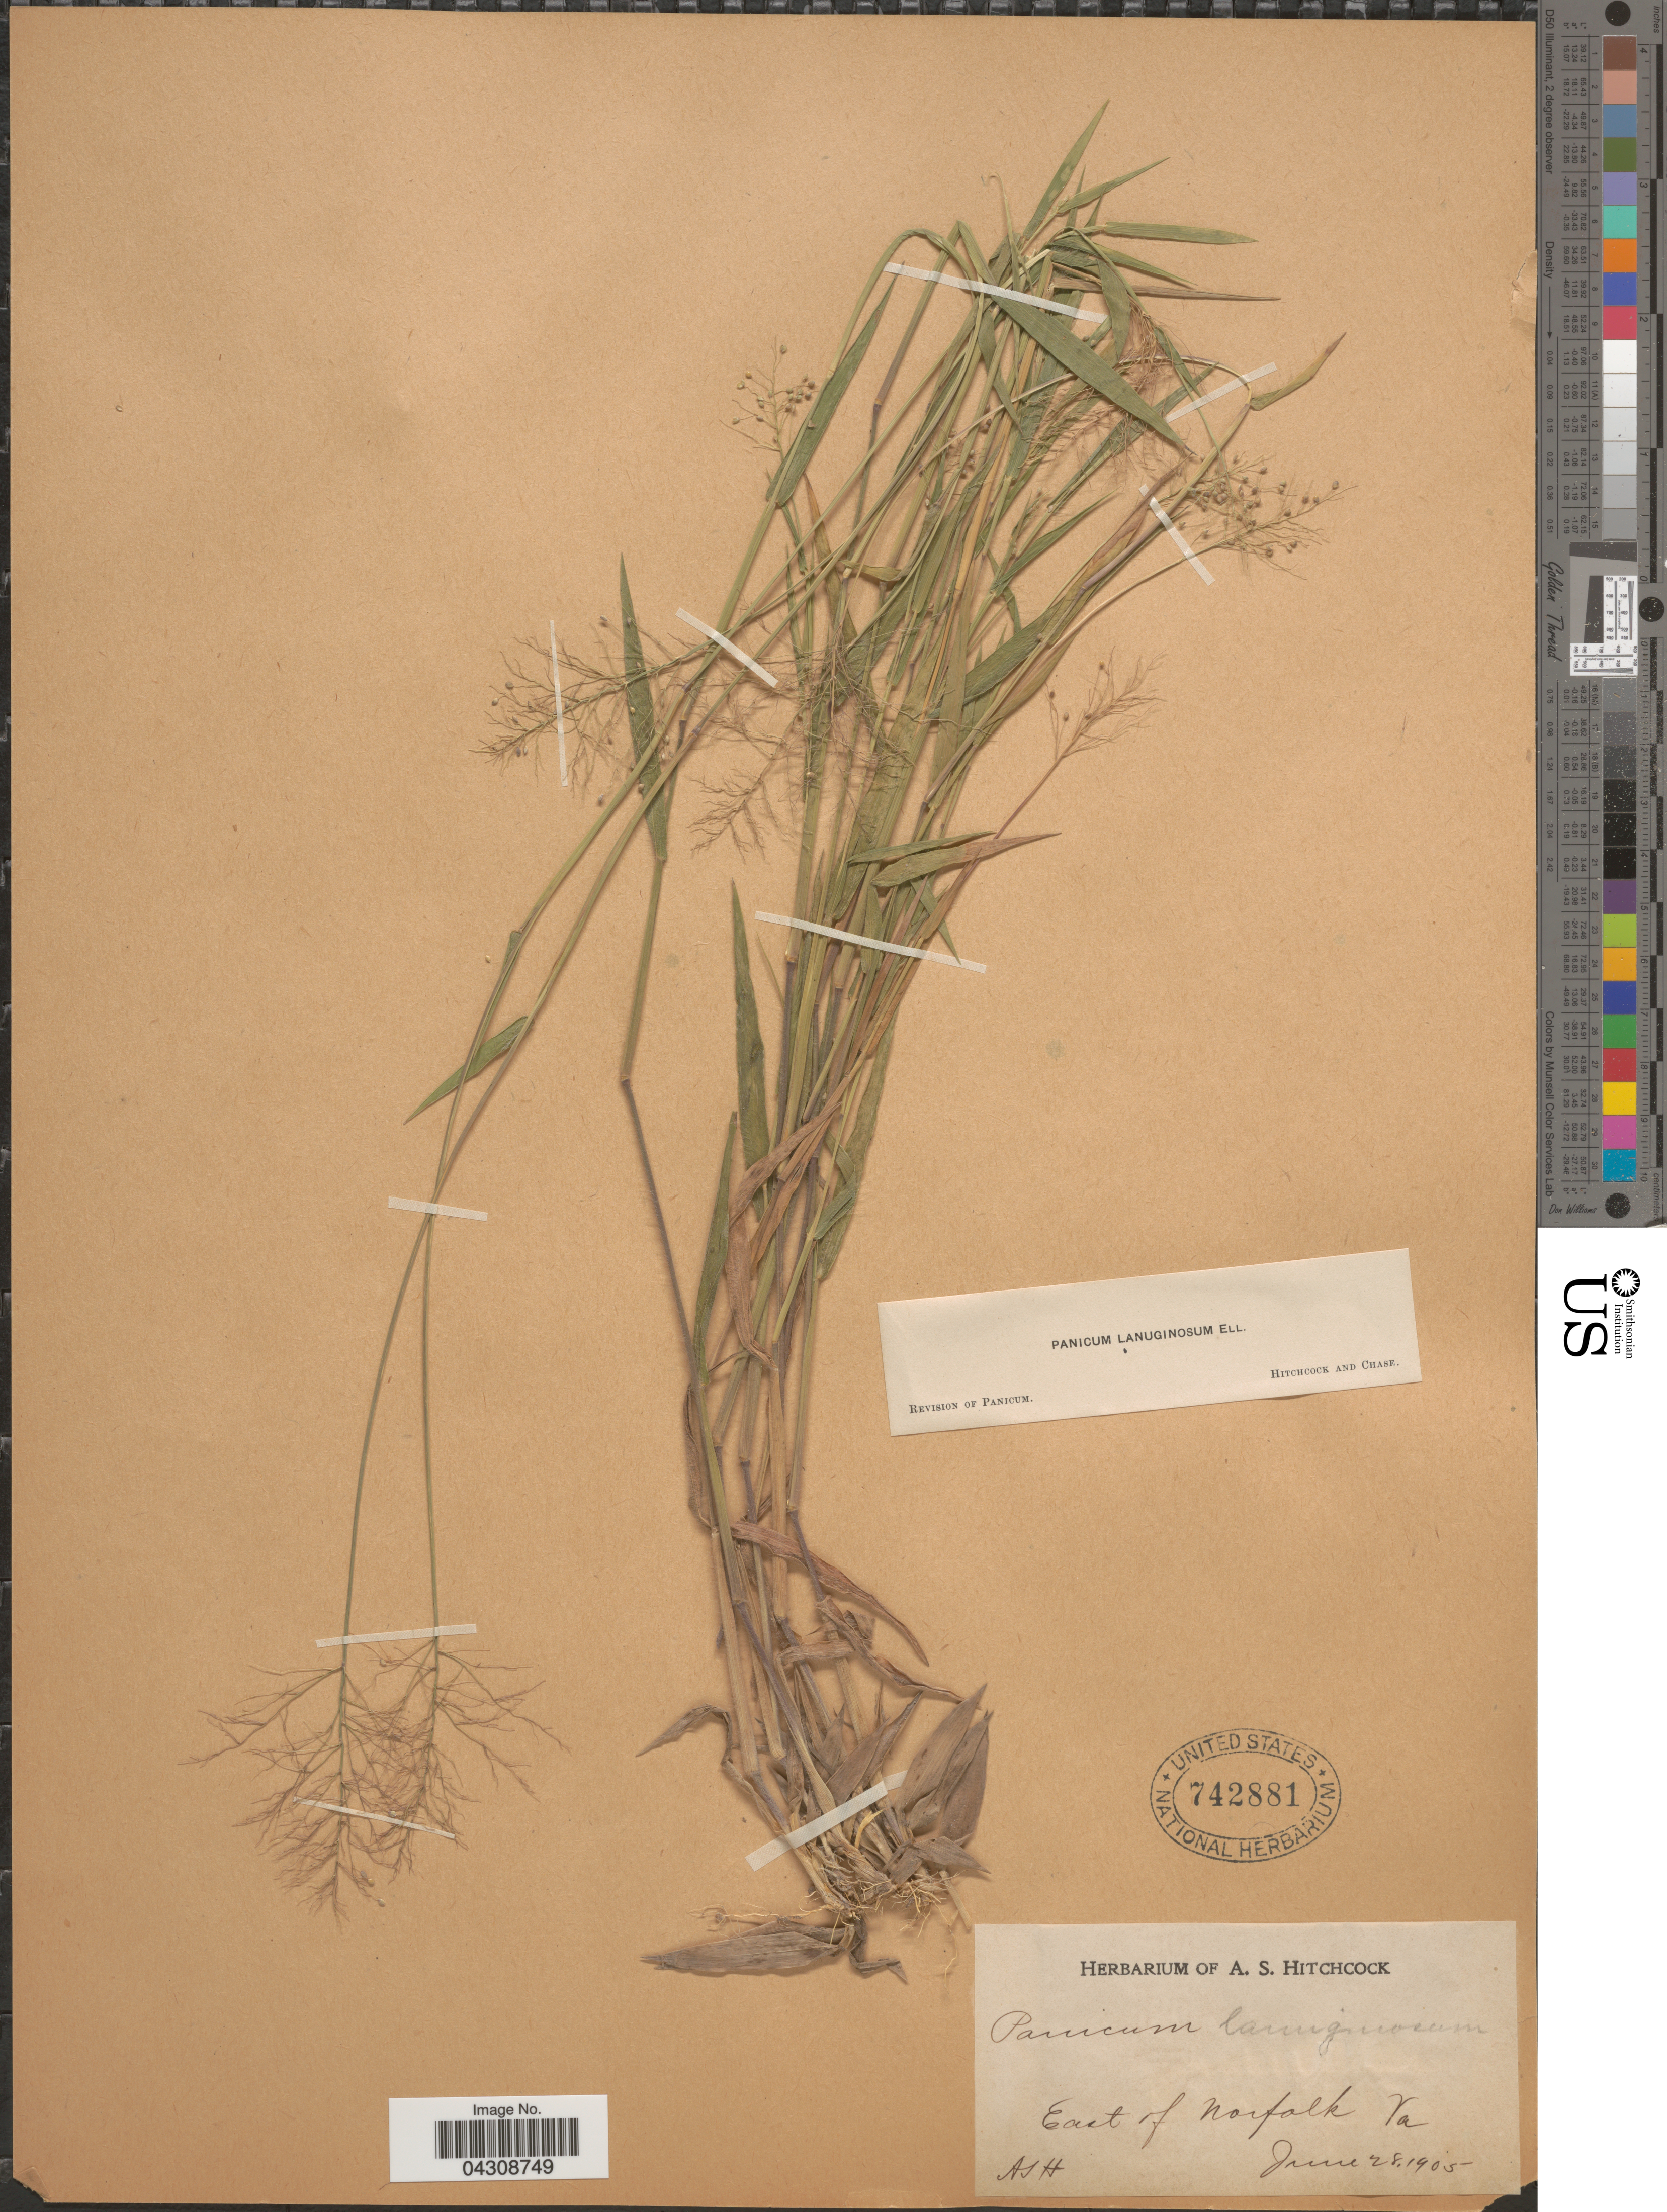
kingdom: Plantae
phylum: Tracheophyta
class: Liliopsida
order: Poales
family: Poaceae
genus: Dichanthelium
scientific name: Dichanthelium acuminatum var. acuminatum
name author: (Sw.) Gould & C.A. Clark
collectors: A. S. Hitchcock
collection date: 1905-06-28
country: United States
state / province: Virginia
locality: East of Norfolk.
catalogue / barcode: US 742881